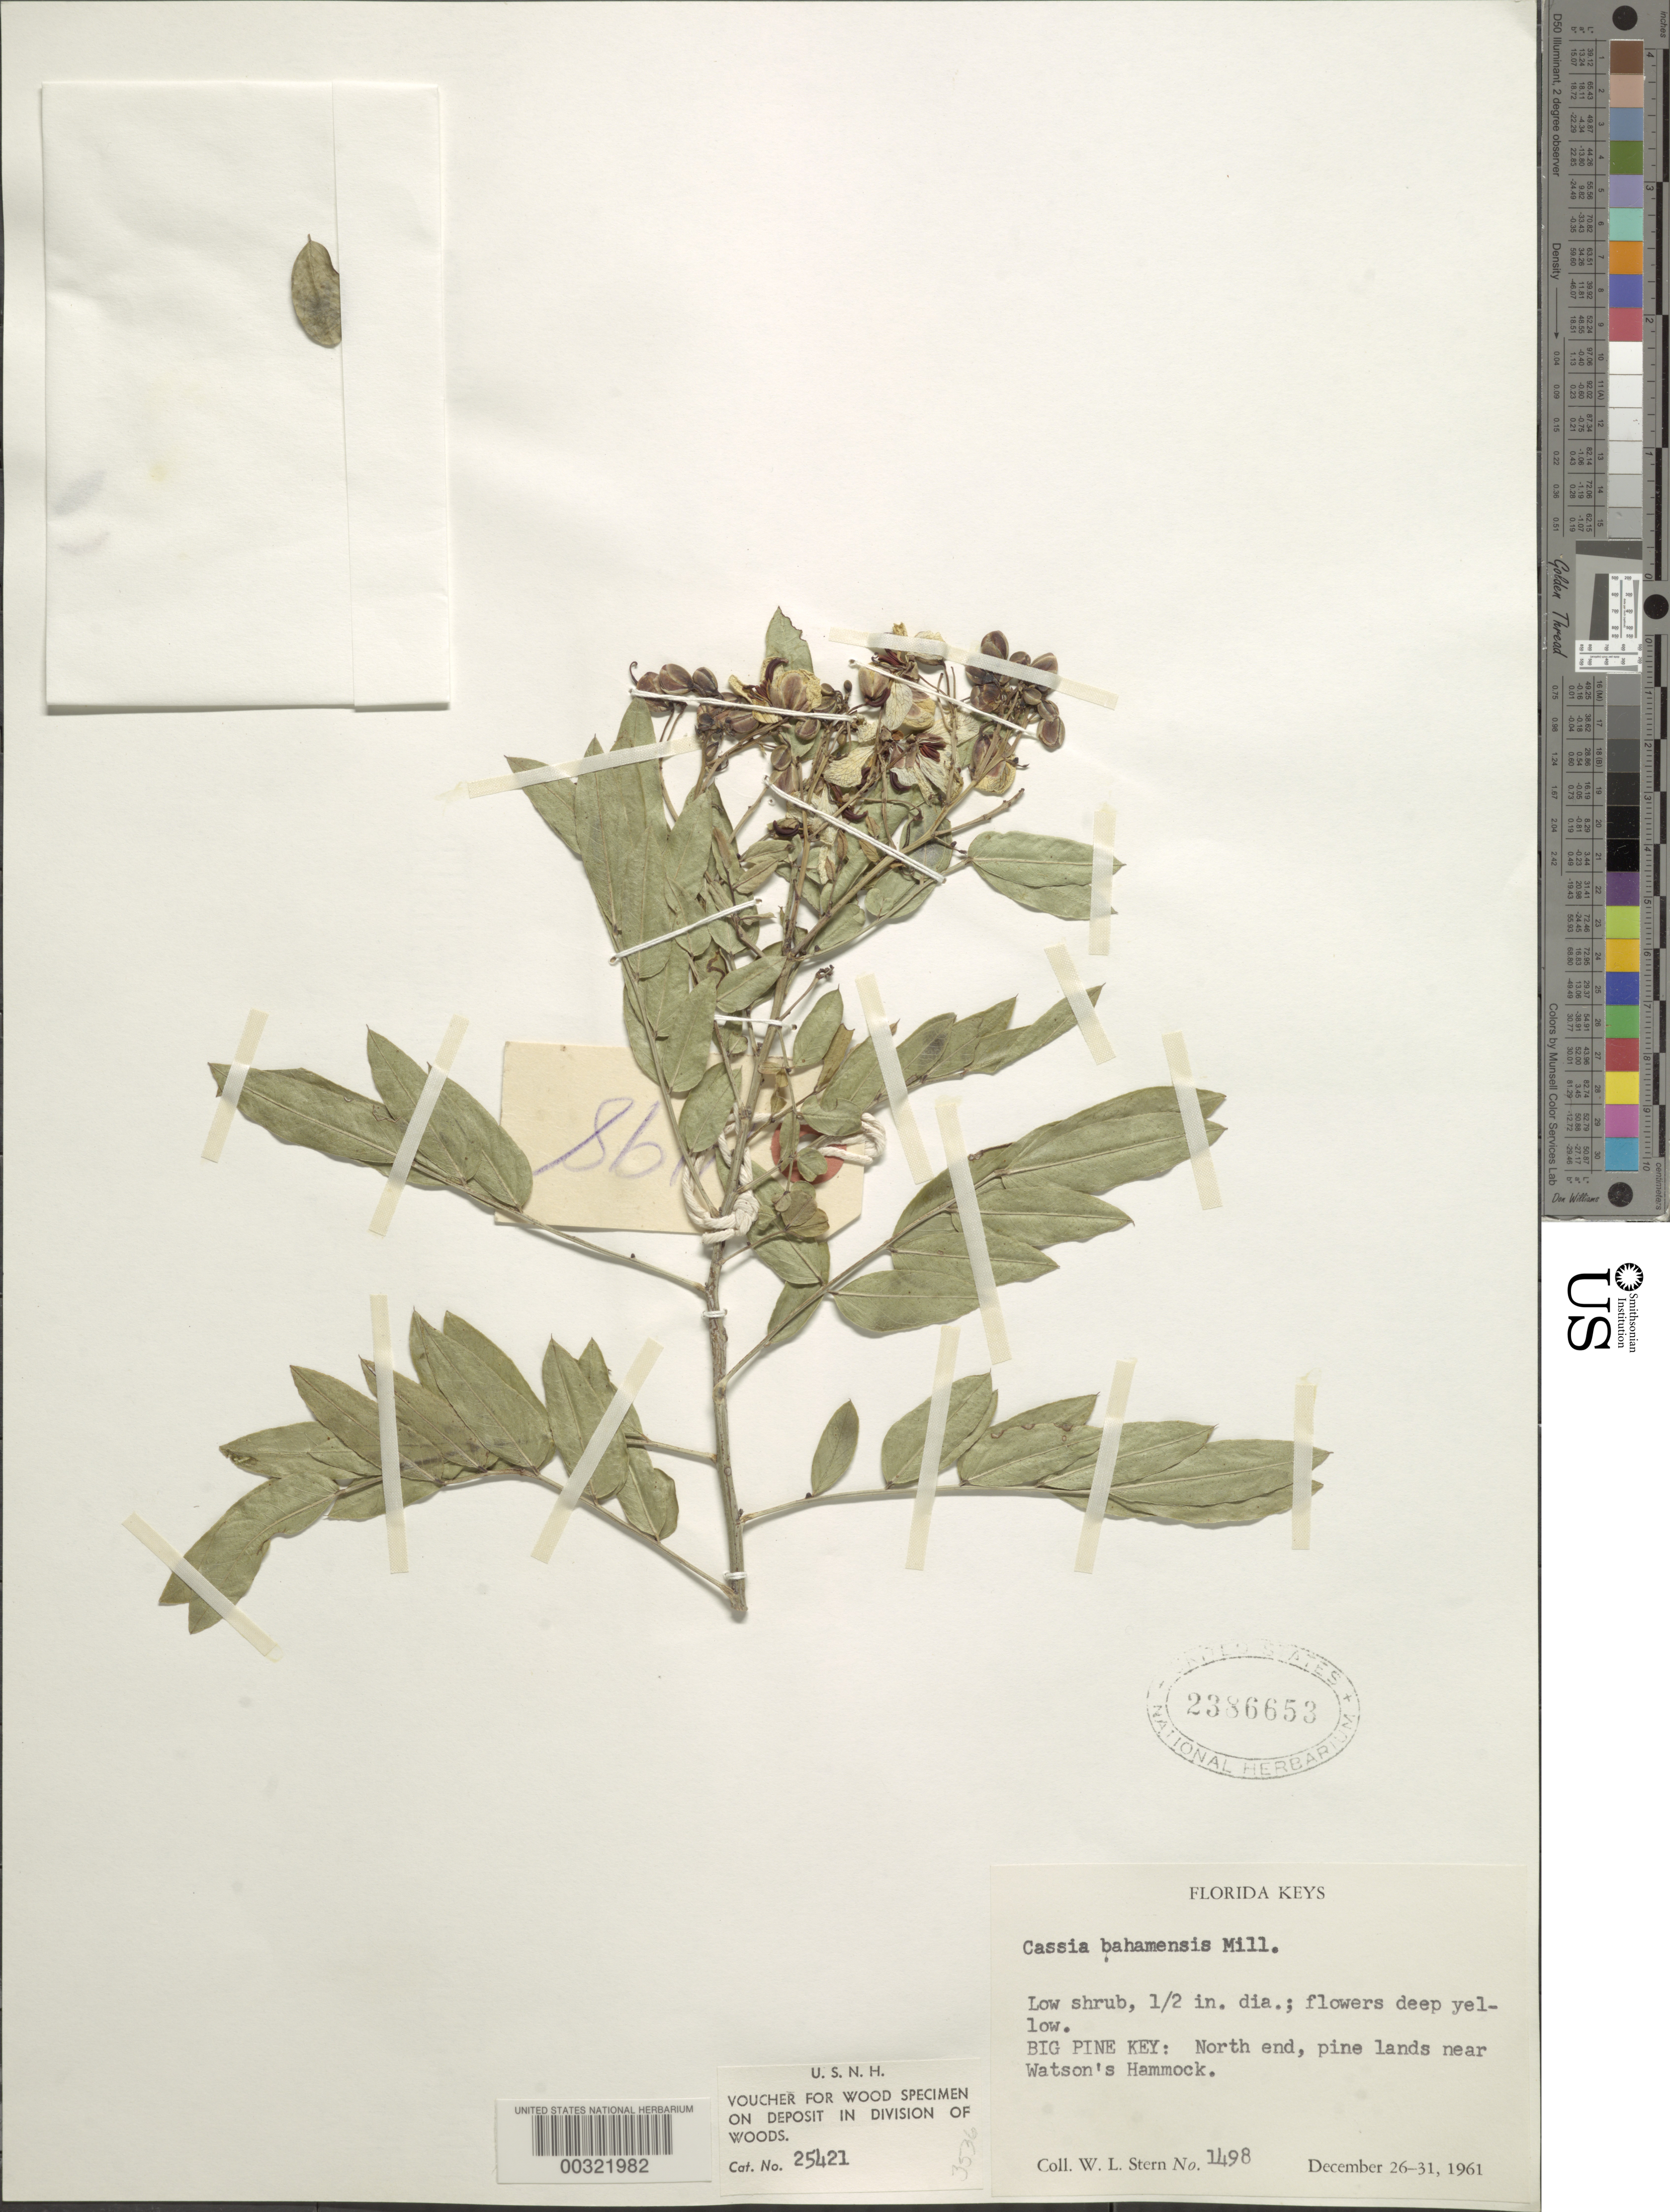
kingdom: Plantae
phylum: Tracheophyta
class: Magnoliopsida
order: Fabales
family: Fabaceae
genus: Senna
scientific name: Senna ligustrina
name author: (L.) H.S. Irwin & Barneby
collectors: W. L. Stern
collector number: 1498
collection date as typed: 26 Dec 1961 to 31 Dec 1961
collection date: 1961-12-26/1961-12-31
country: United States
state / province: Florida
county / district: Monroe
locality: Big pine key, n end, near watson's hammock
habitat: Pine lands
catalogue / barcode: US 2386653